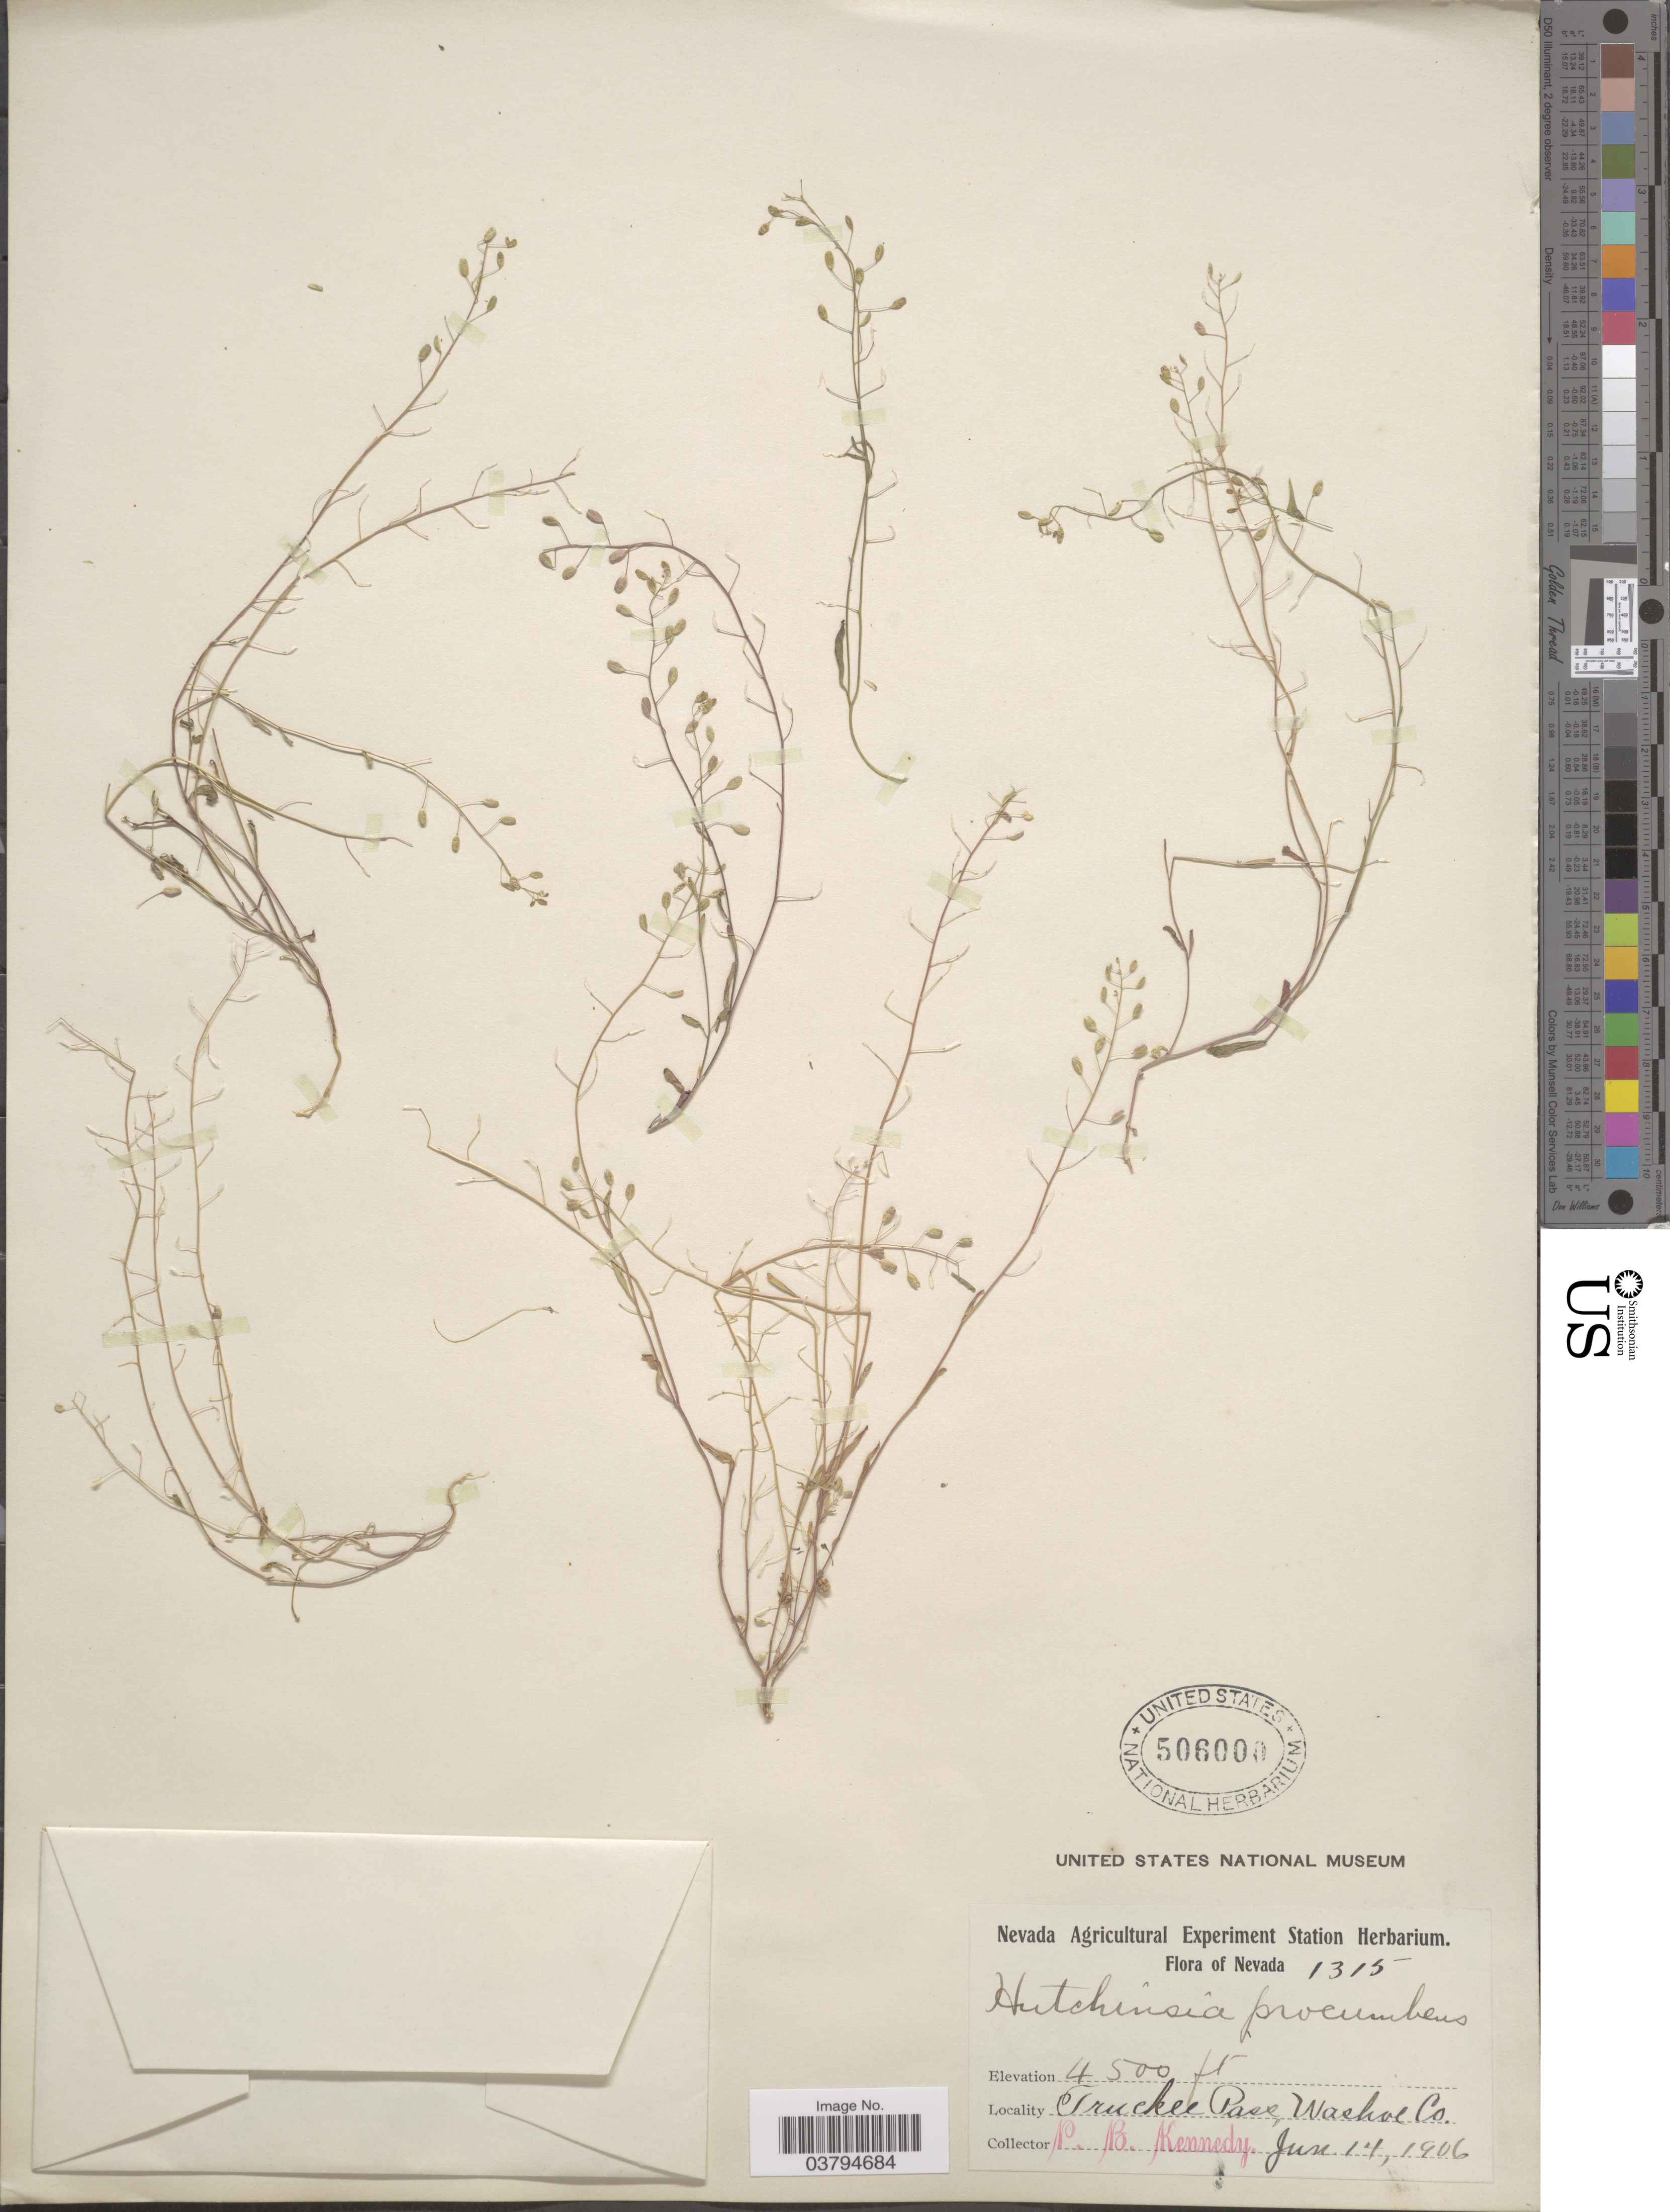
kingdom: Plantae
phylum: Tracheophyta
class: Magnoliopsida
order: Brassicales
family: Brassicaceae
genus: Hornungia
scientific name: Hornungia procumbens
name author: (L.) Hayek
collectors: P. B. Kennedy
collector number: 1315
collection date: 1906-06-14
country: United States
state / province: Nevada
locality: Truckee Pass, Washoe Co.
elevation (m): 1372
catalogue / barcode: US 506000